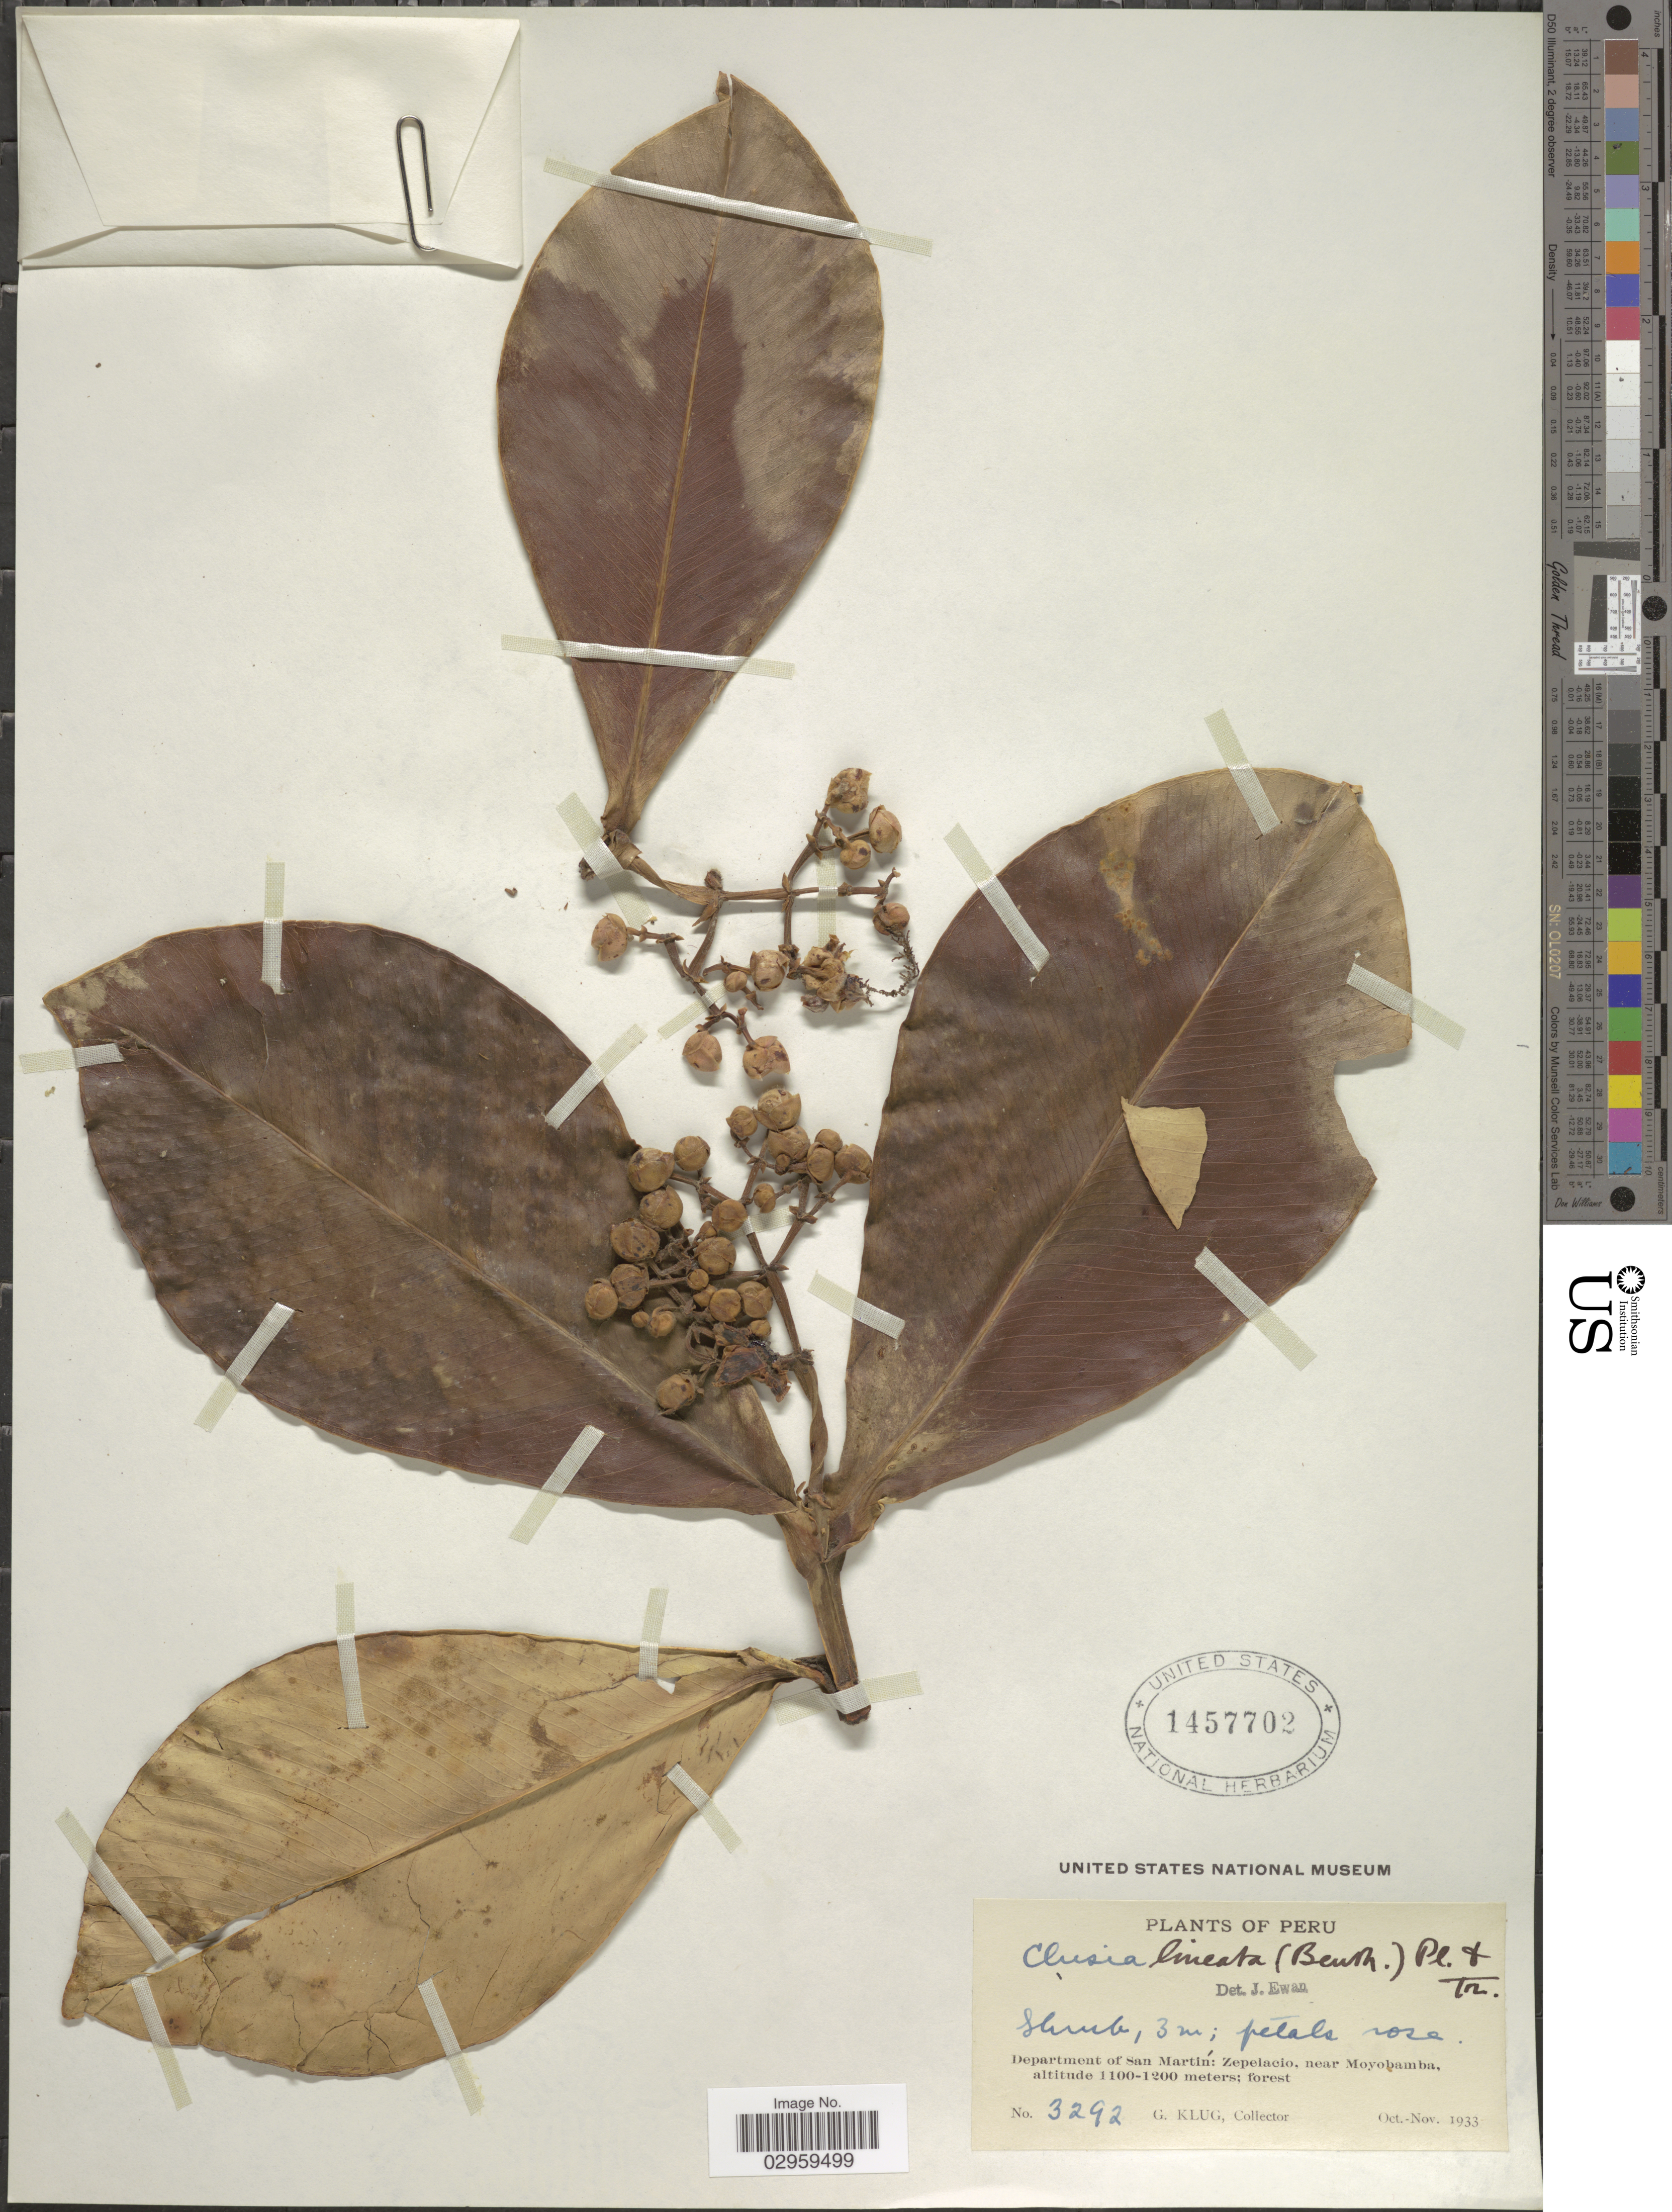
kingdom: Plantae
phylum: Tracheophyta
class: Magnoliopsida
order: Malpighiales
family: Clusiaceae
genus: Clusia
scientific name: Clusia lineata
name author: (Benth.) Planch. & Triana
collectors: G. Klug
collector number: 3292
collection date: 1933-10/1933-11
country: Peru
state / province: San Martín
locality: Department of San Martín: Zepelacio, near Moyobamba.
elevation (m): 1100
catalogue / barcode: US 1457702